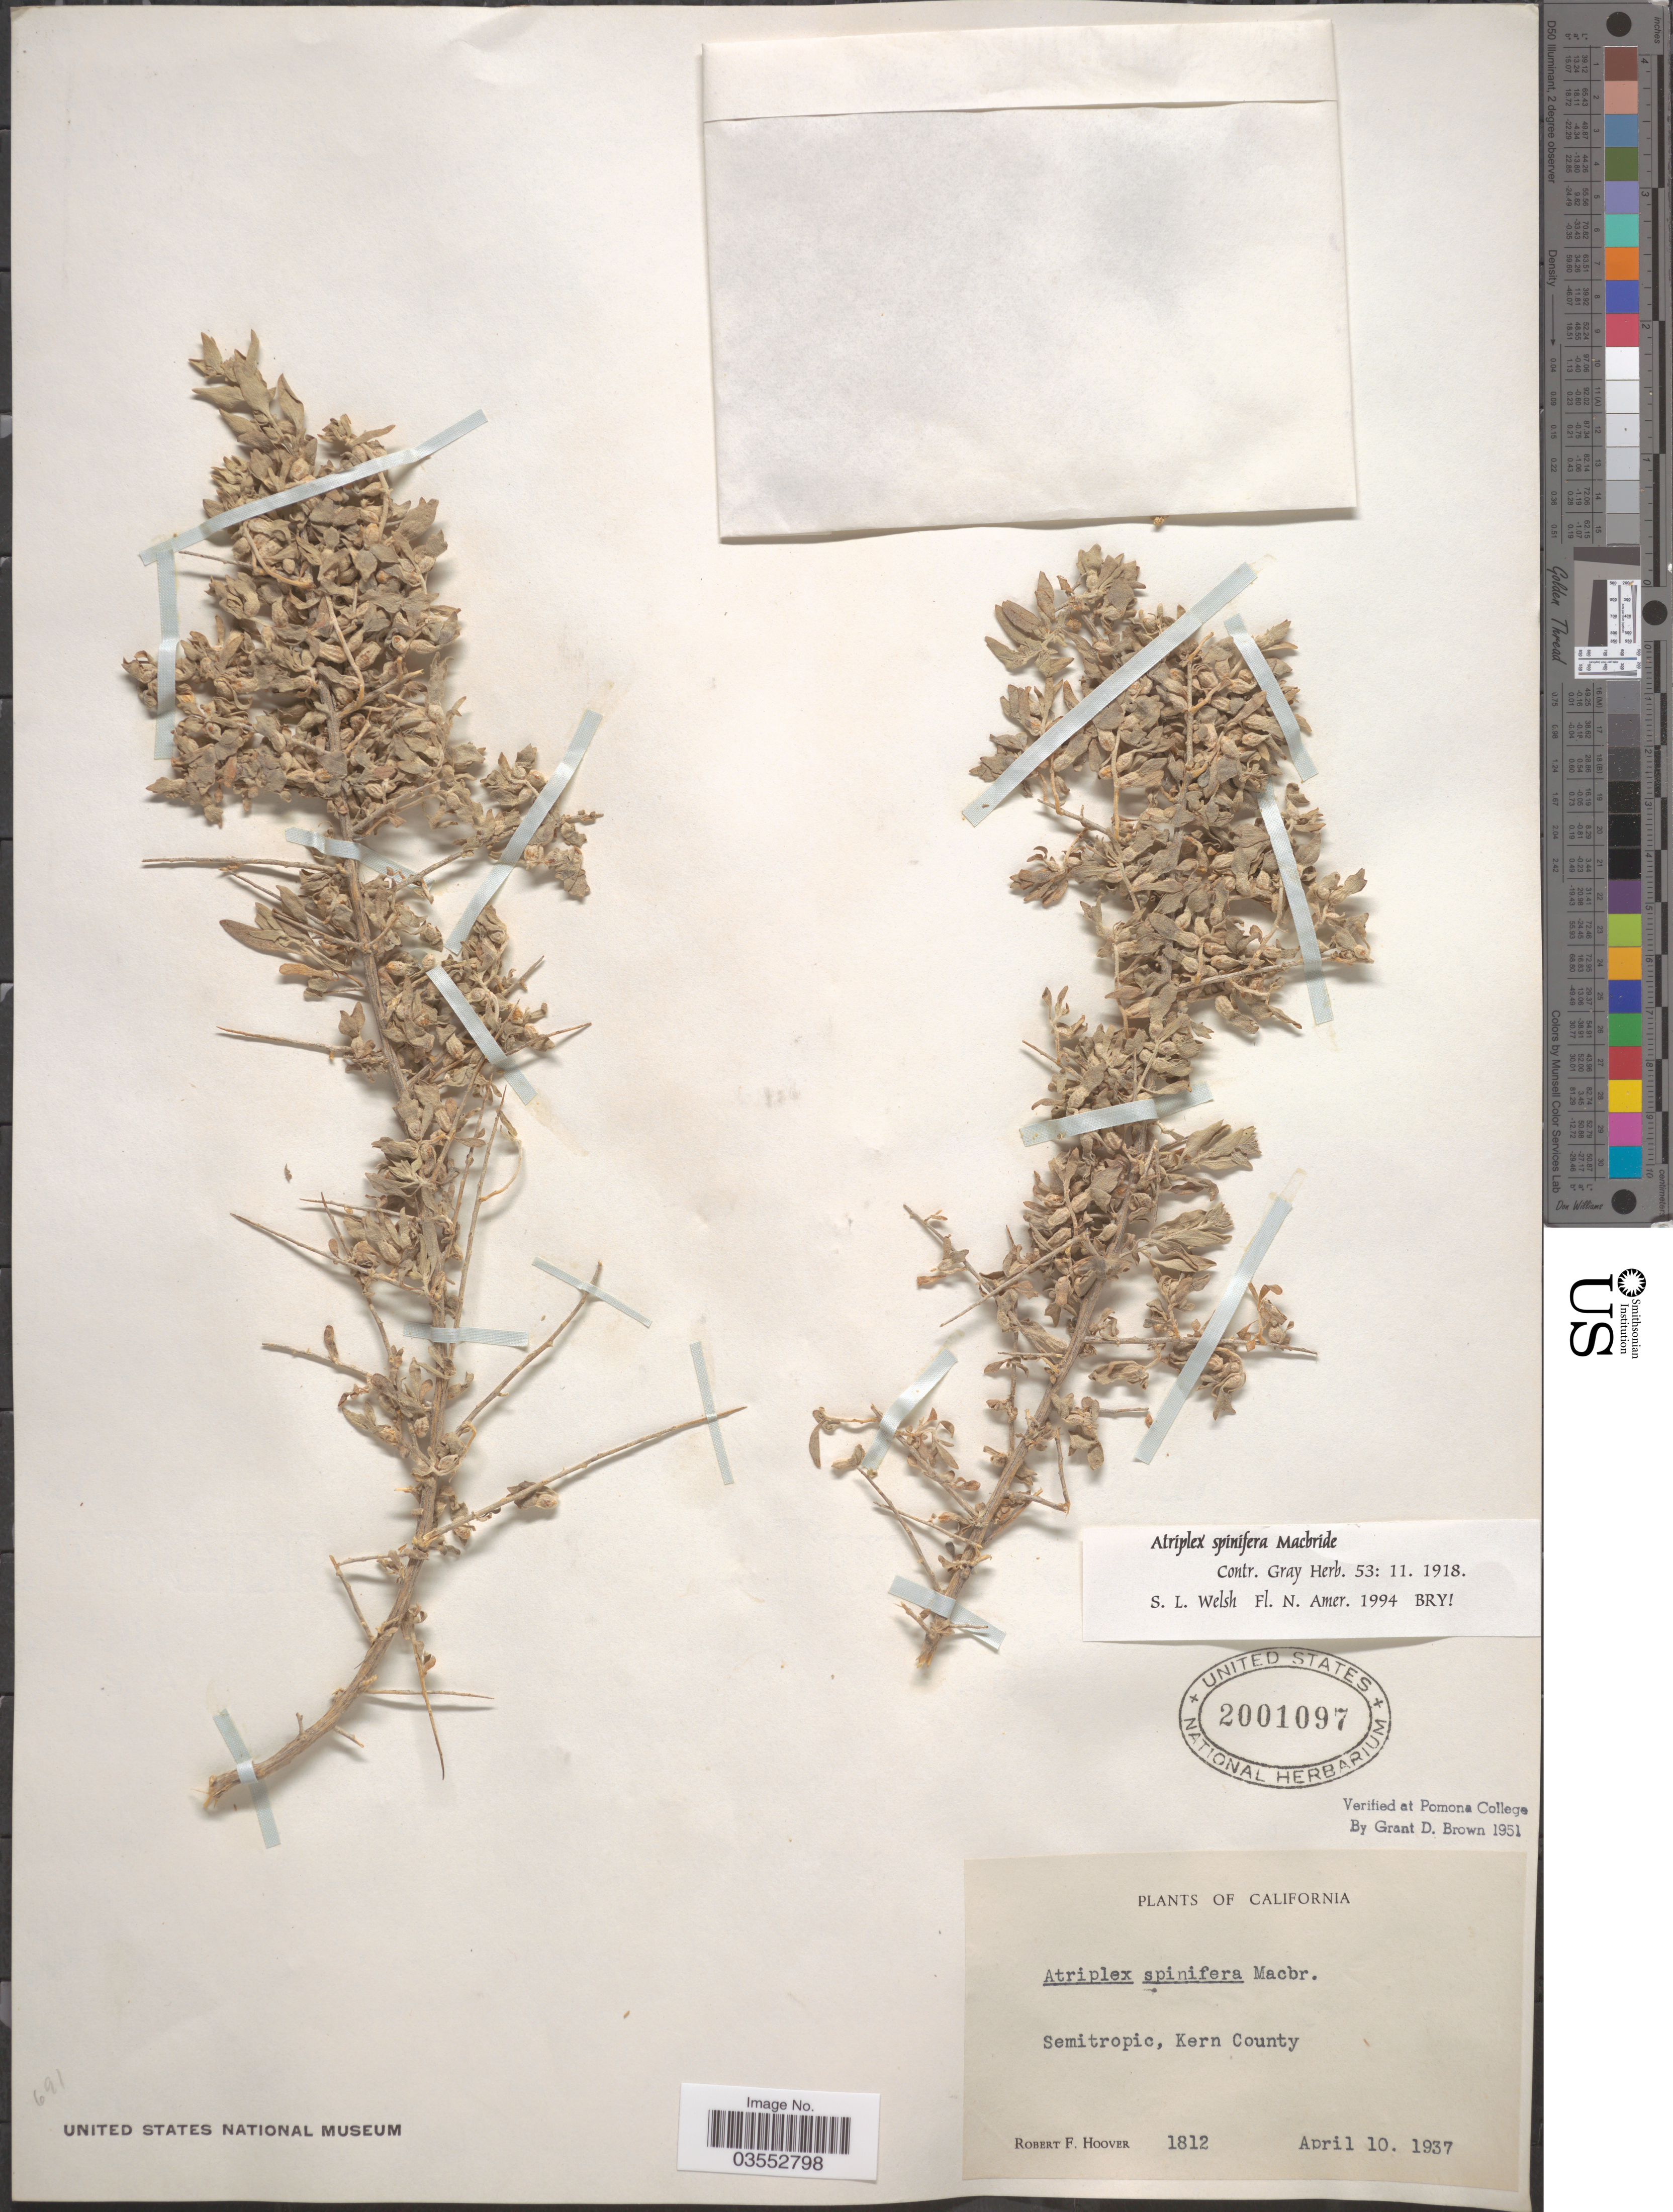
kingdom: Plantae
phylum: Tracheophyta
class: Magnoliopsida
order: Caryophyllales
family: Amaranthaceae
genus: Atriplex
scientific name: Atriplex spinifera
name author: J.F. Macbr.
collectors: R. F. Hoover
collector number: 1812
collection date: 1937-04-10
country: United States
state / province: California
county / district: Kern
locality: Semitropic, Kern County.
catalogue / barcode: US 2001097